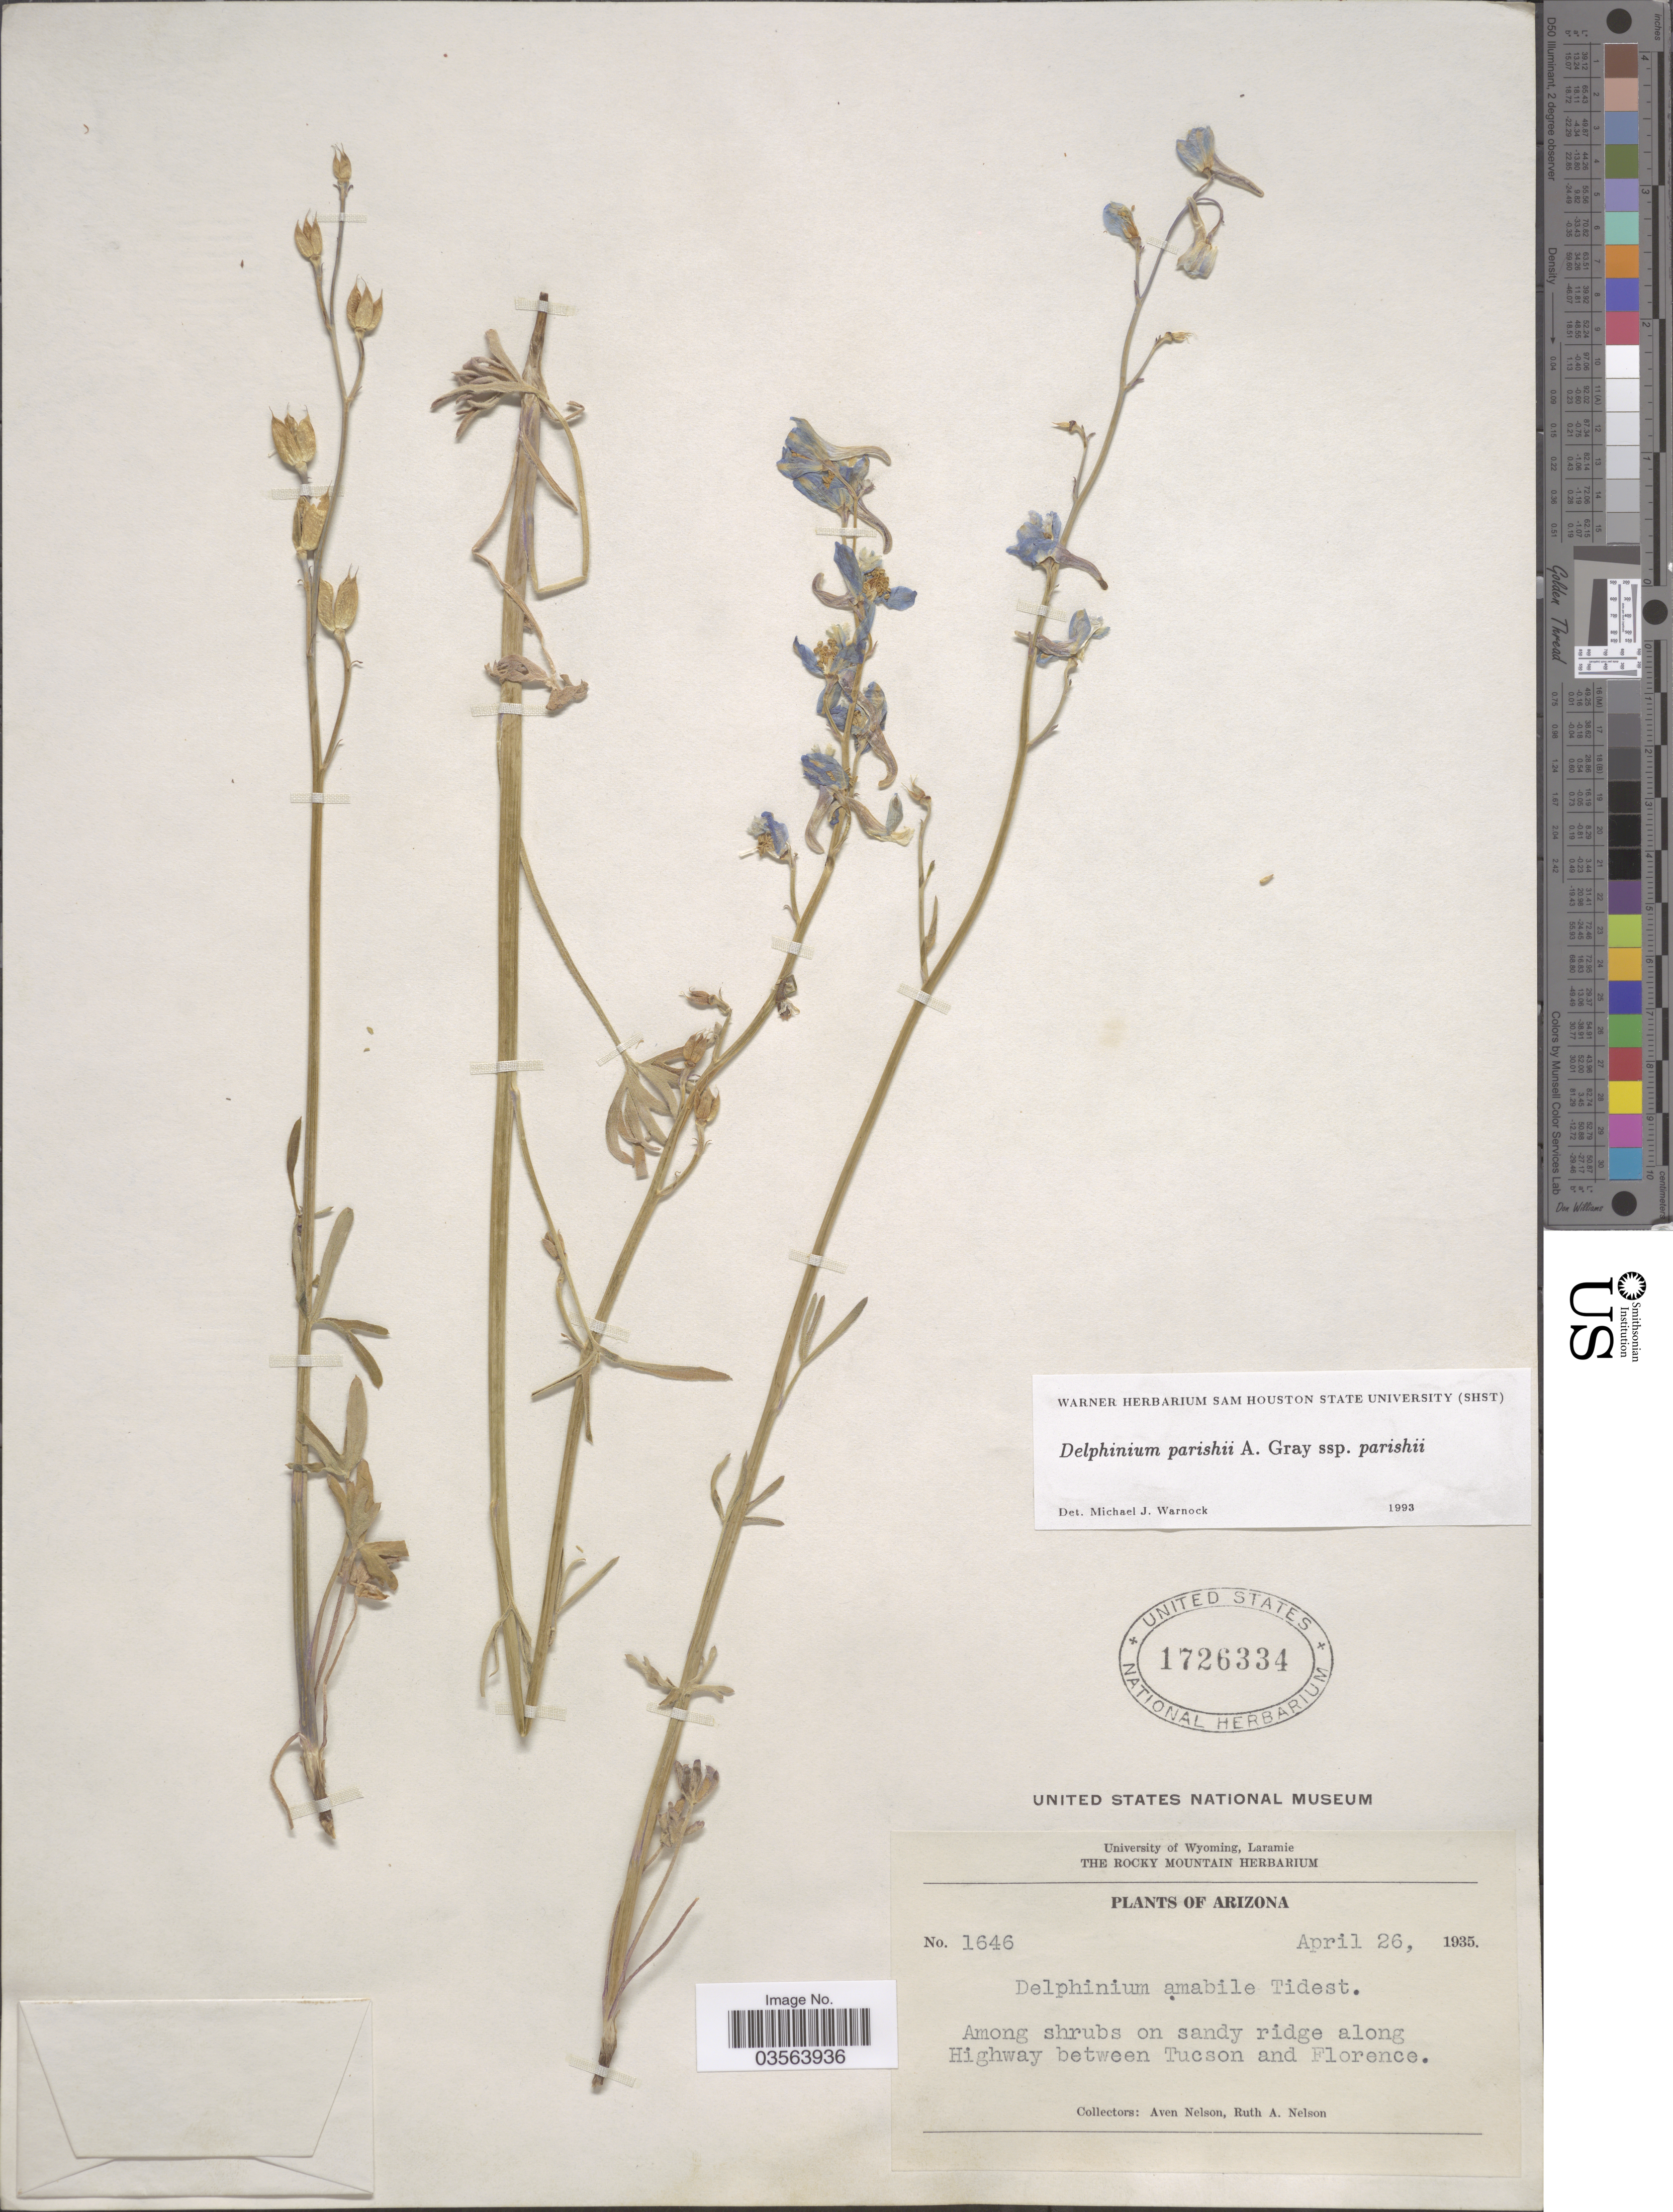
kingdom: Plantae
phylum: Tracheophyta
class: Magnoliopsida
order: Ranunculales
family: Ranunculaceae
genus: Delphinium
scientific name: Delphinium parishii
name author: A. Gray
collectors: A. Nelson & R. A. Nelson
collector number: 1646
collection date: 1935-04-26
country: United States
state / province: Arizona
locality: Along Highway between Tucson and Florence.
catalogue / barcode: US 1726334